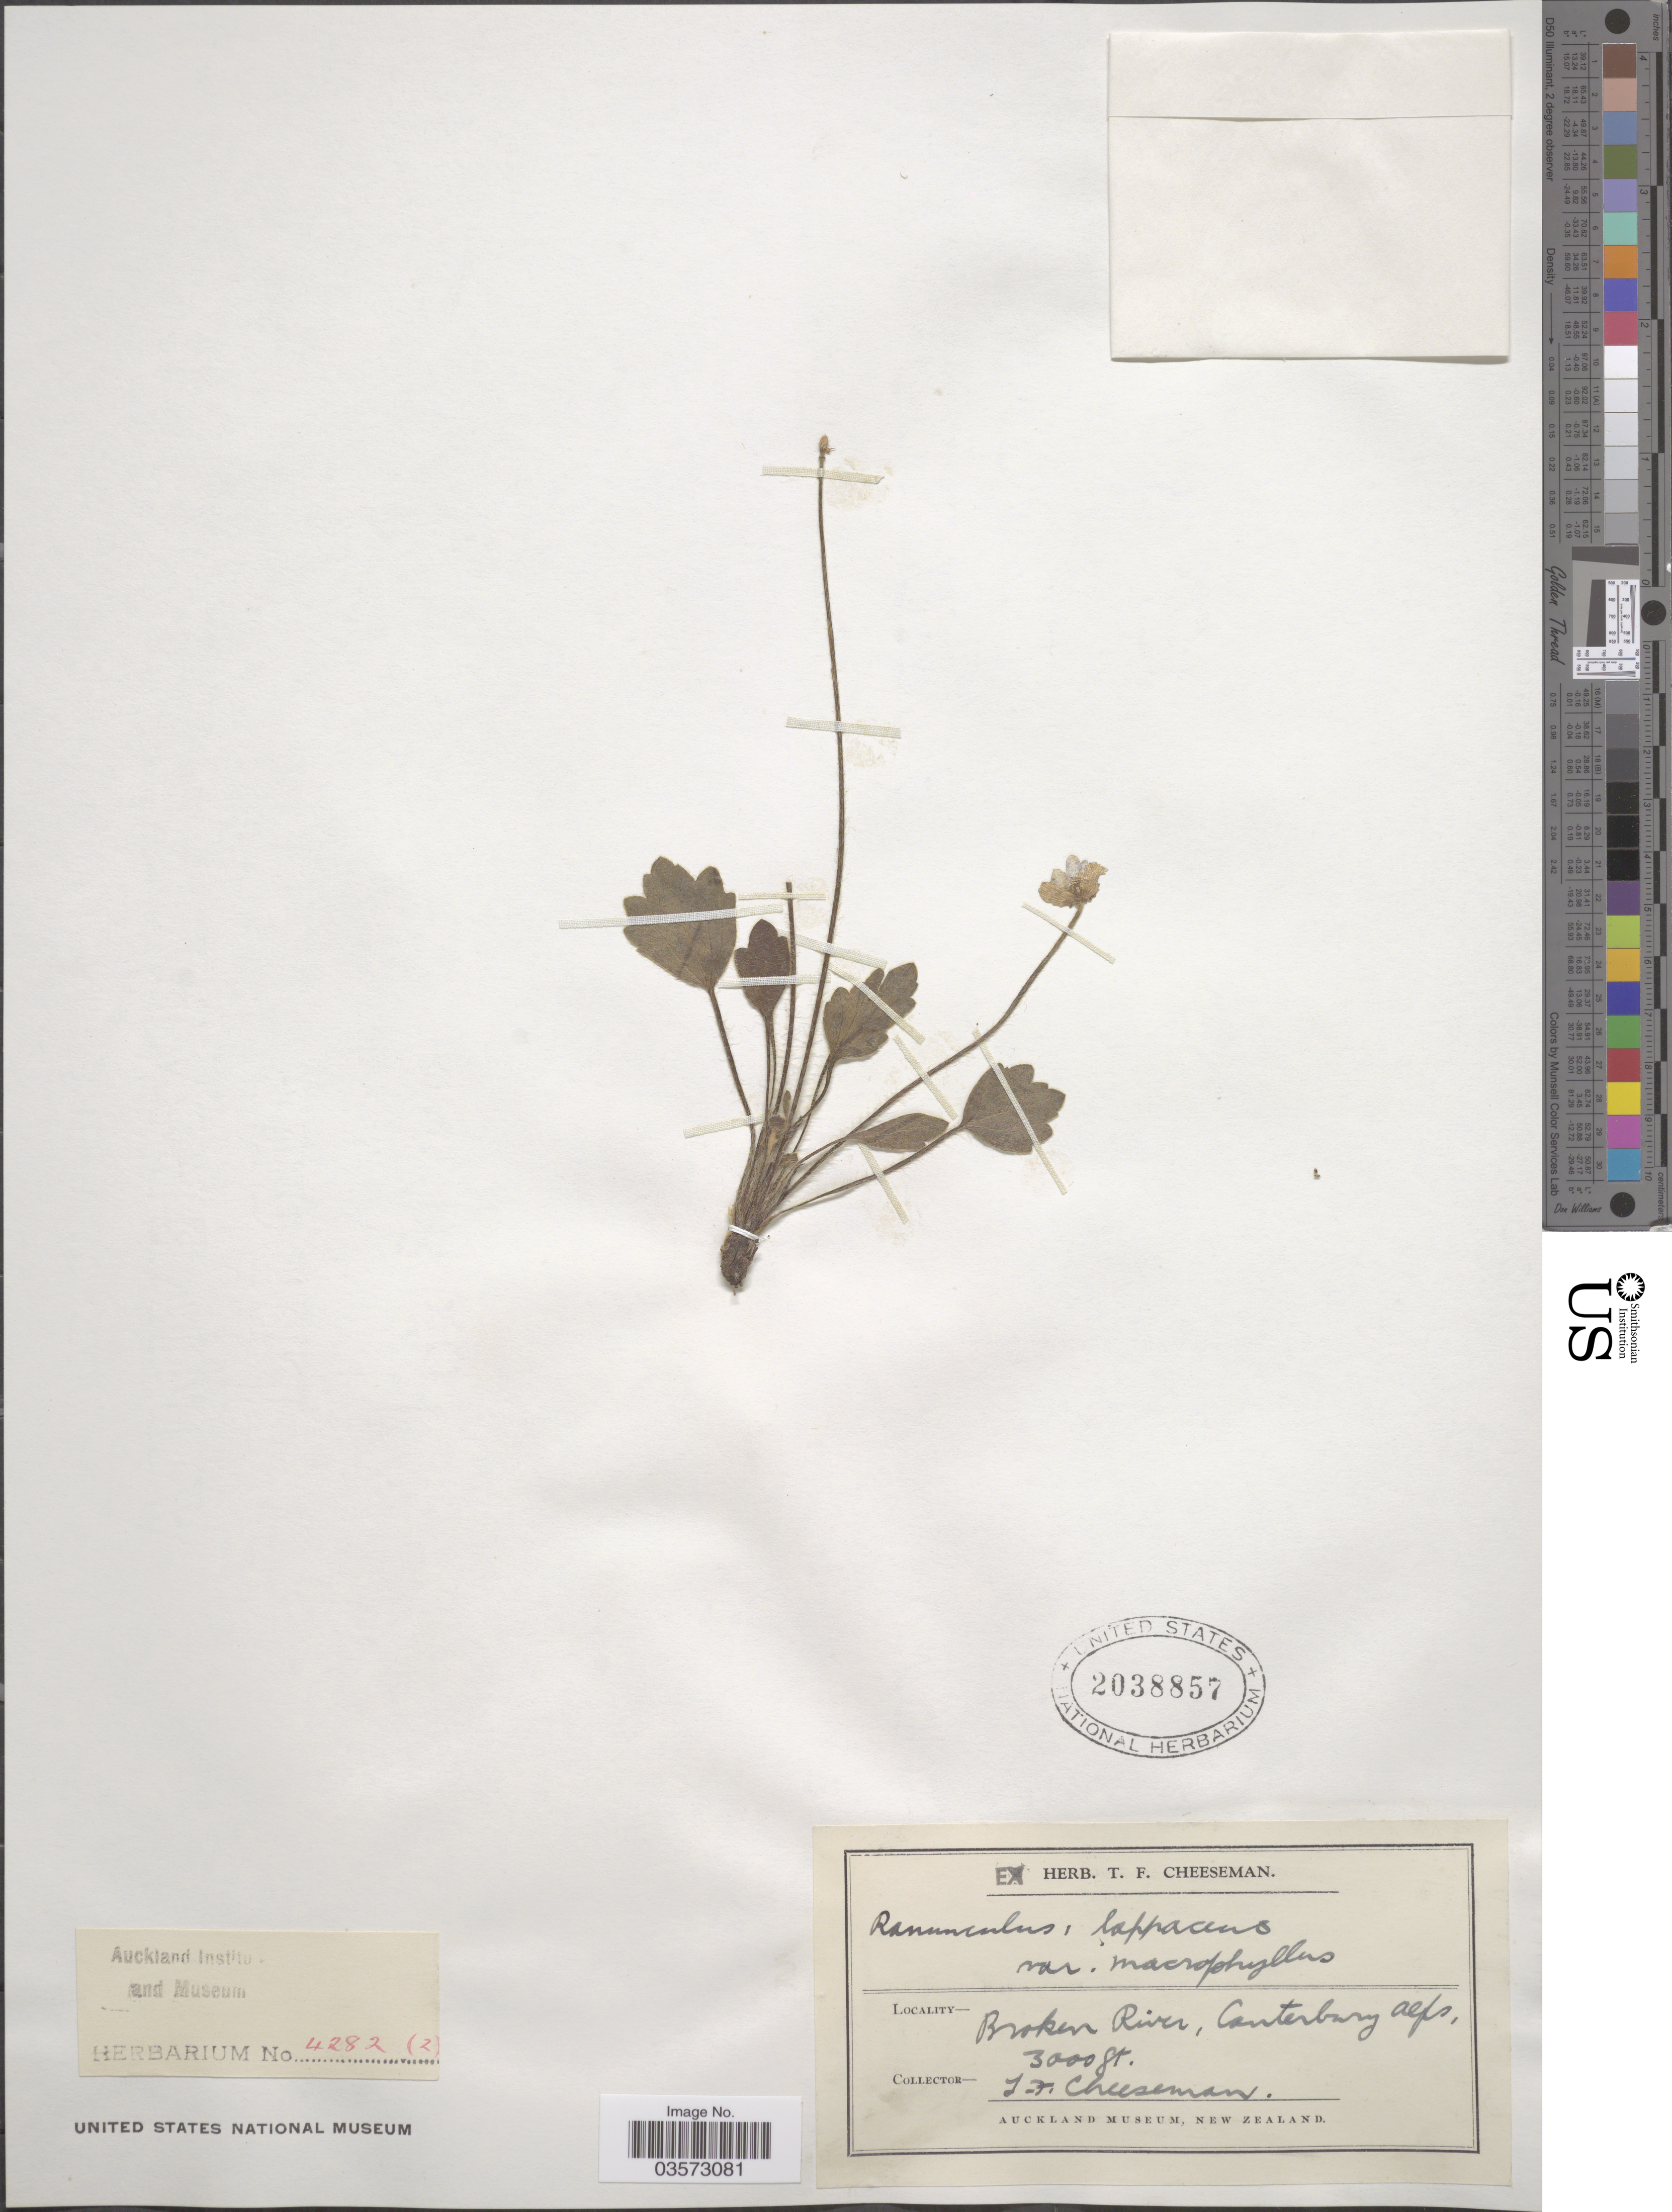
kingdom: Plantae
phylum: Tracheophyta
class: Magnoliopsida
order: Ranunculales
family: Ranunculaceae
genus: Ranunculus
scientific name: Ranunculus lappaceus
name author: Sm.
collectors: T. F. Cheeseman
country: New Zealand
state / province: Canterbury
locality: Broken River, Canterbury Alps.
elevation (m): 914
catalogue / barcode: US 2038857